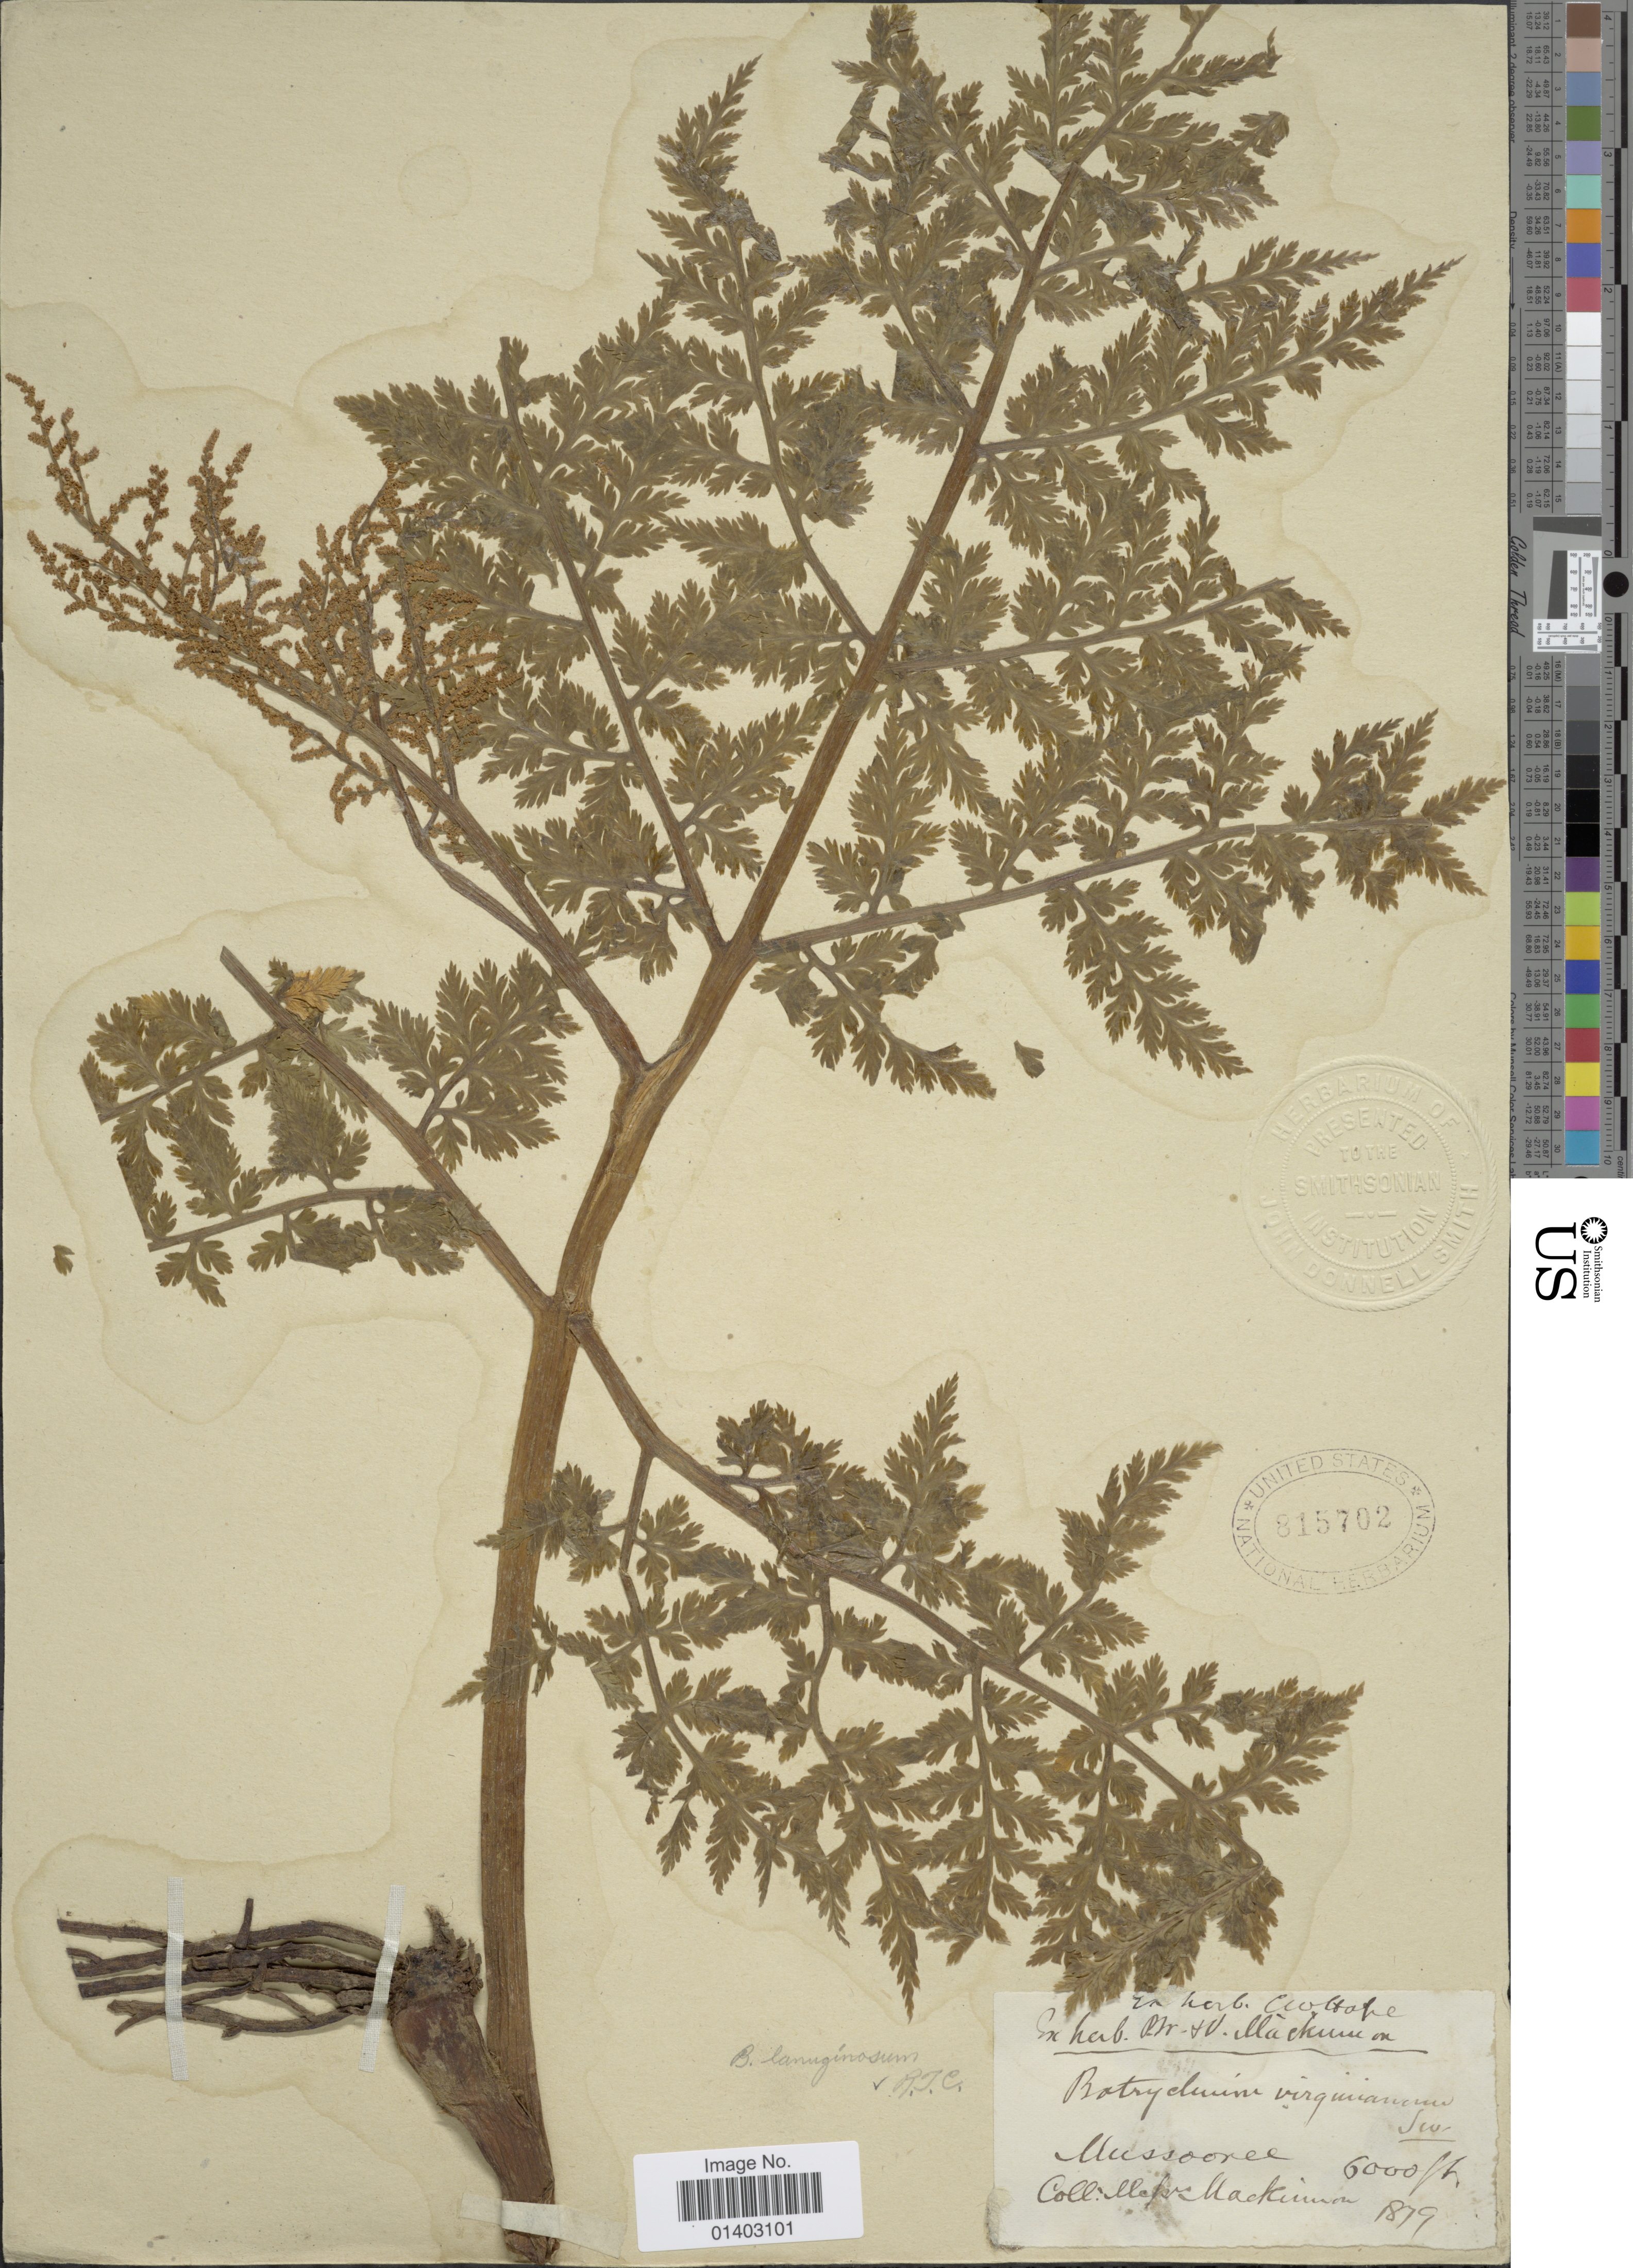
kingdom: Plantae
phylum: Tracheophyta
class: Polypodiopsida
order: Ophioglossales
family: Ophioglossaceae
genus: Botrychium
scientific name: Botrychium lanuginosum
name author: Wall. ex Hook. & Grev.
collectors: -. Mackinon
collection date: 1879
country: India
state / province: Uttarakhand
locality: Mussoorrie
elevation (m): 1829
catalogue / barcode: US 815702